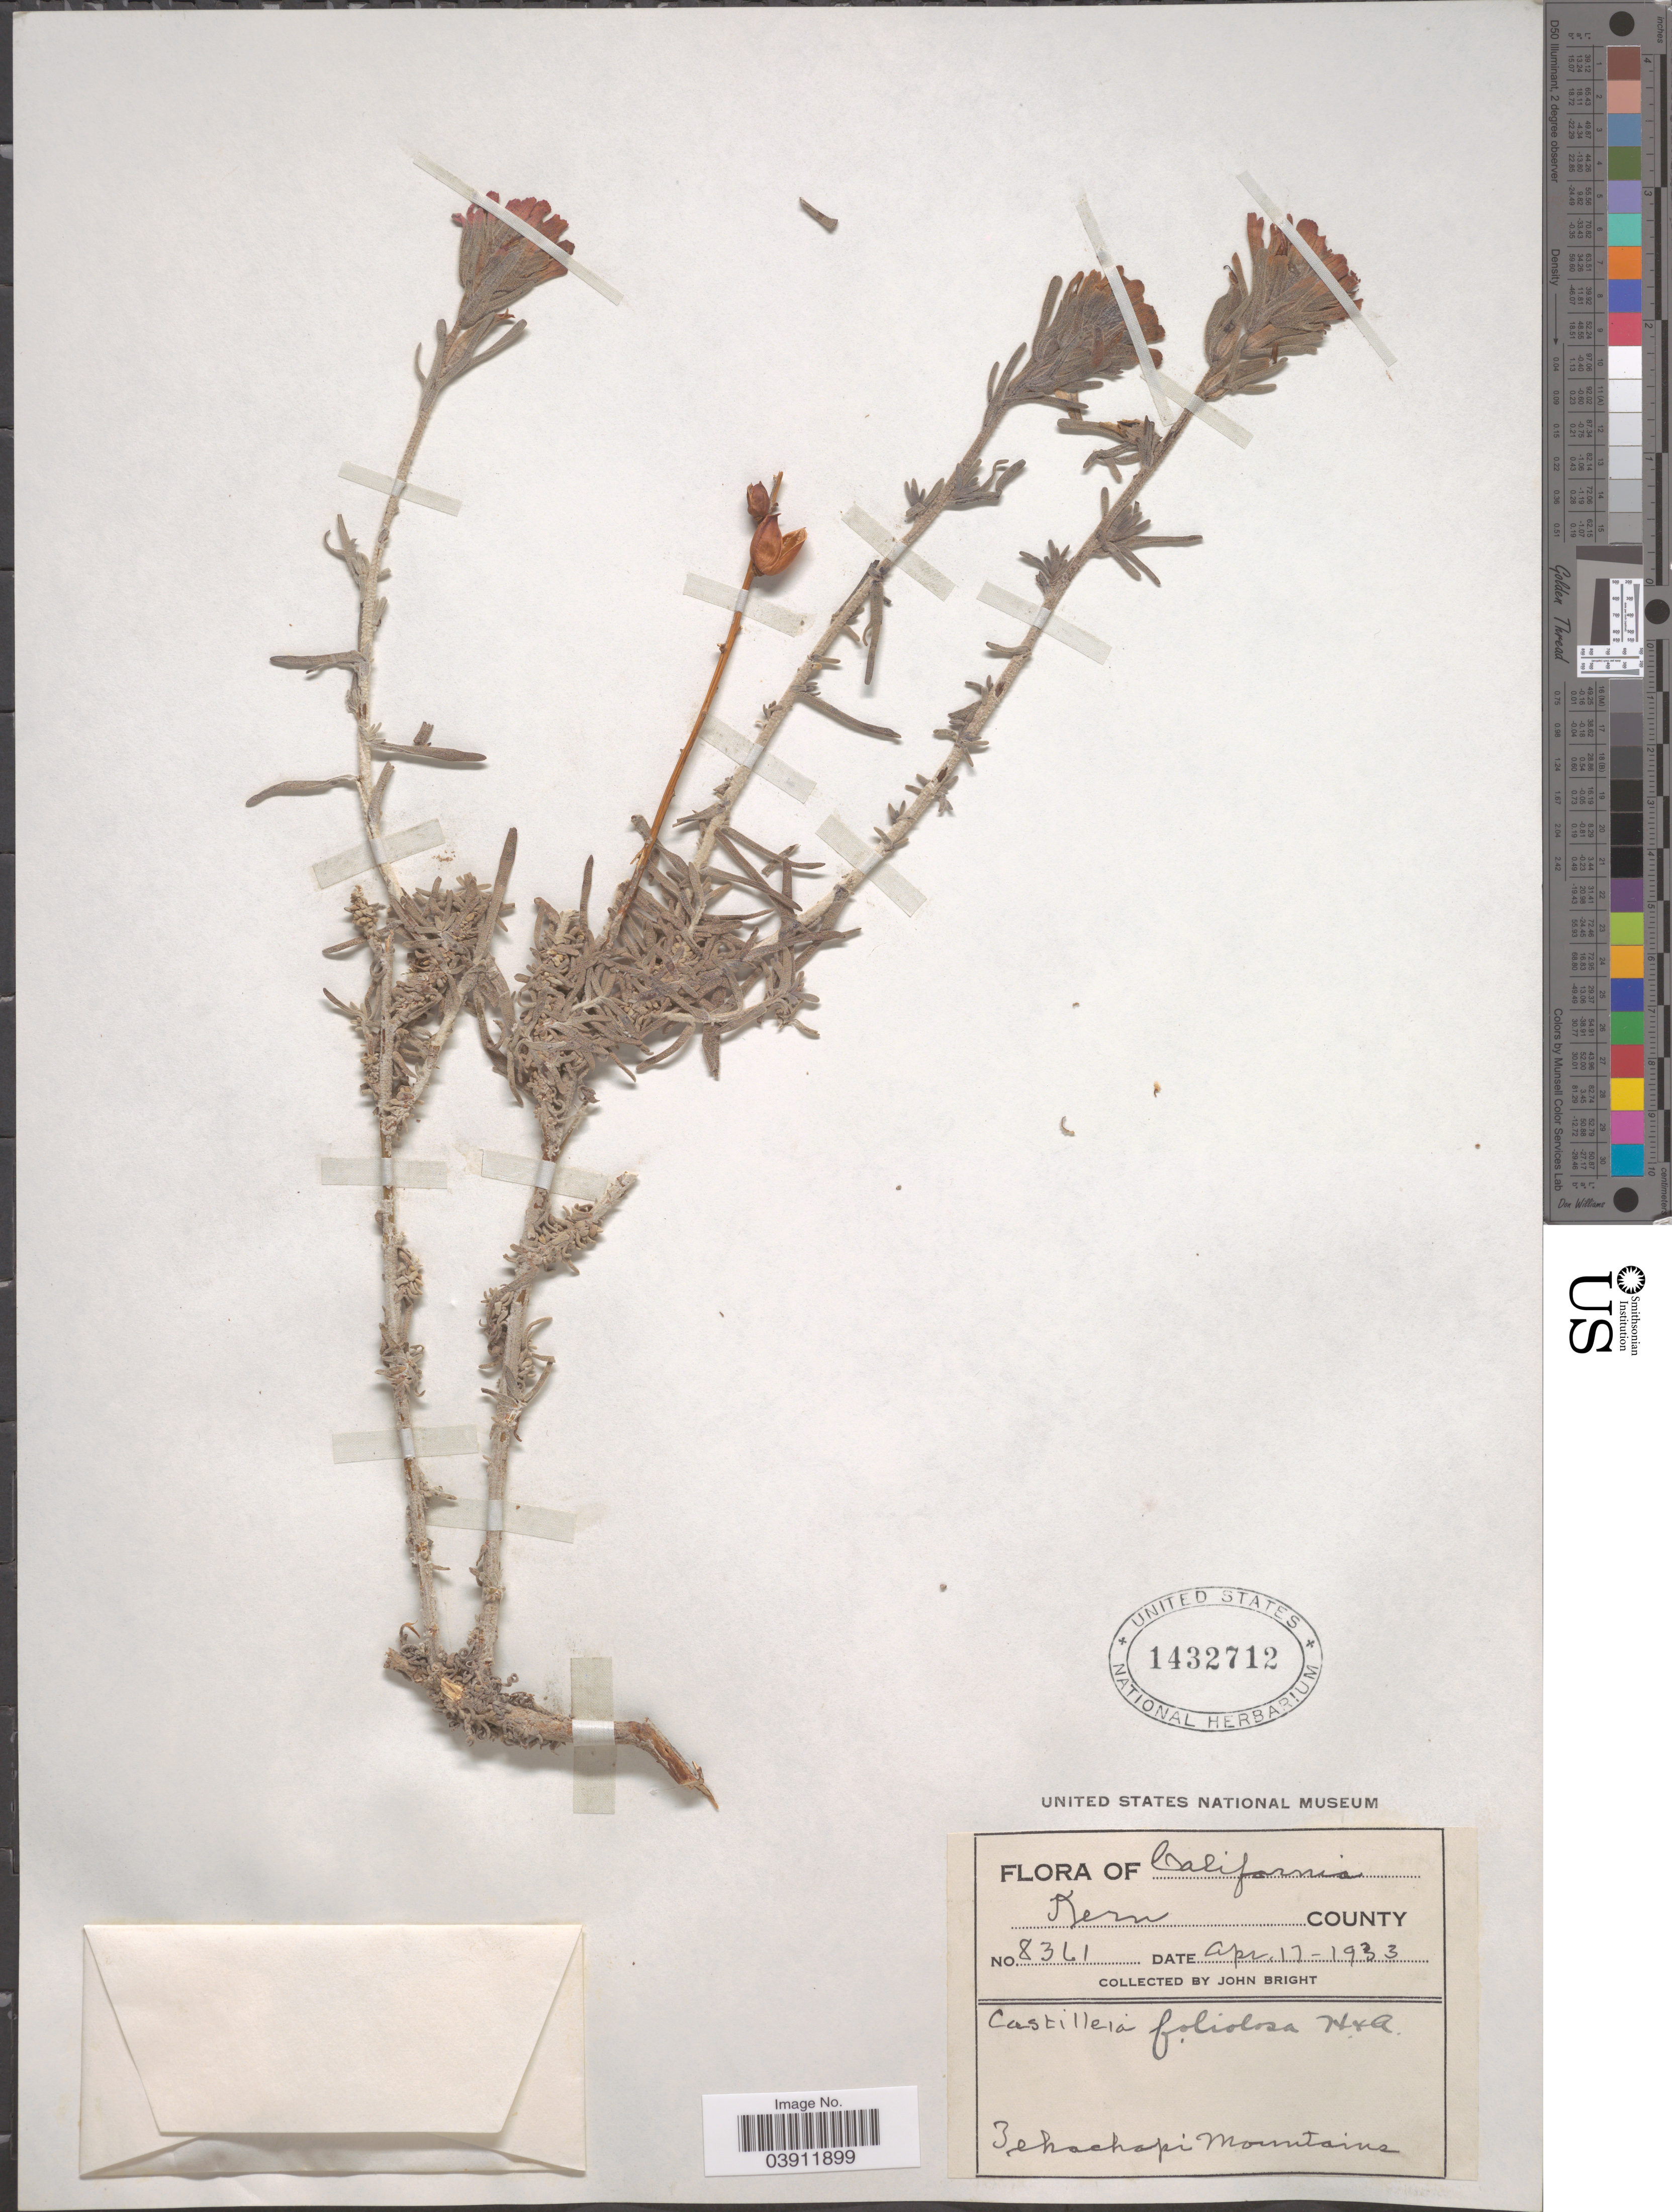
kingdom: Plantae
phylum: Tracheophyta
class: Magnoliopsida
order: Lamiales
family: Orobanchaceae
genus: Castilleja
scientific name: Castilleja foliolosa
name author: Hook. f.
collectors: J. Bright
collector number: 8361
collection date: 1933-04-17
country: United States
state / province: California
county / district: Kern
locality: Kern County. Tehachapi Mountains.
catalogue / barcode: US 1432712